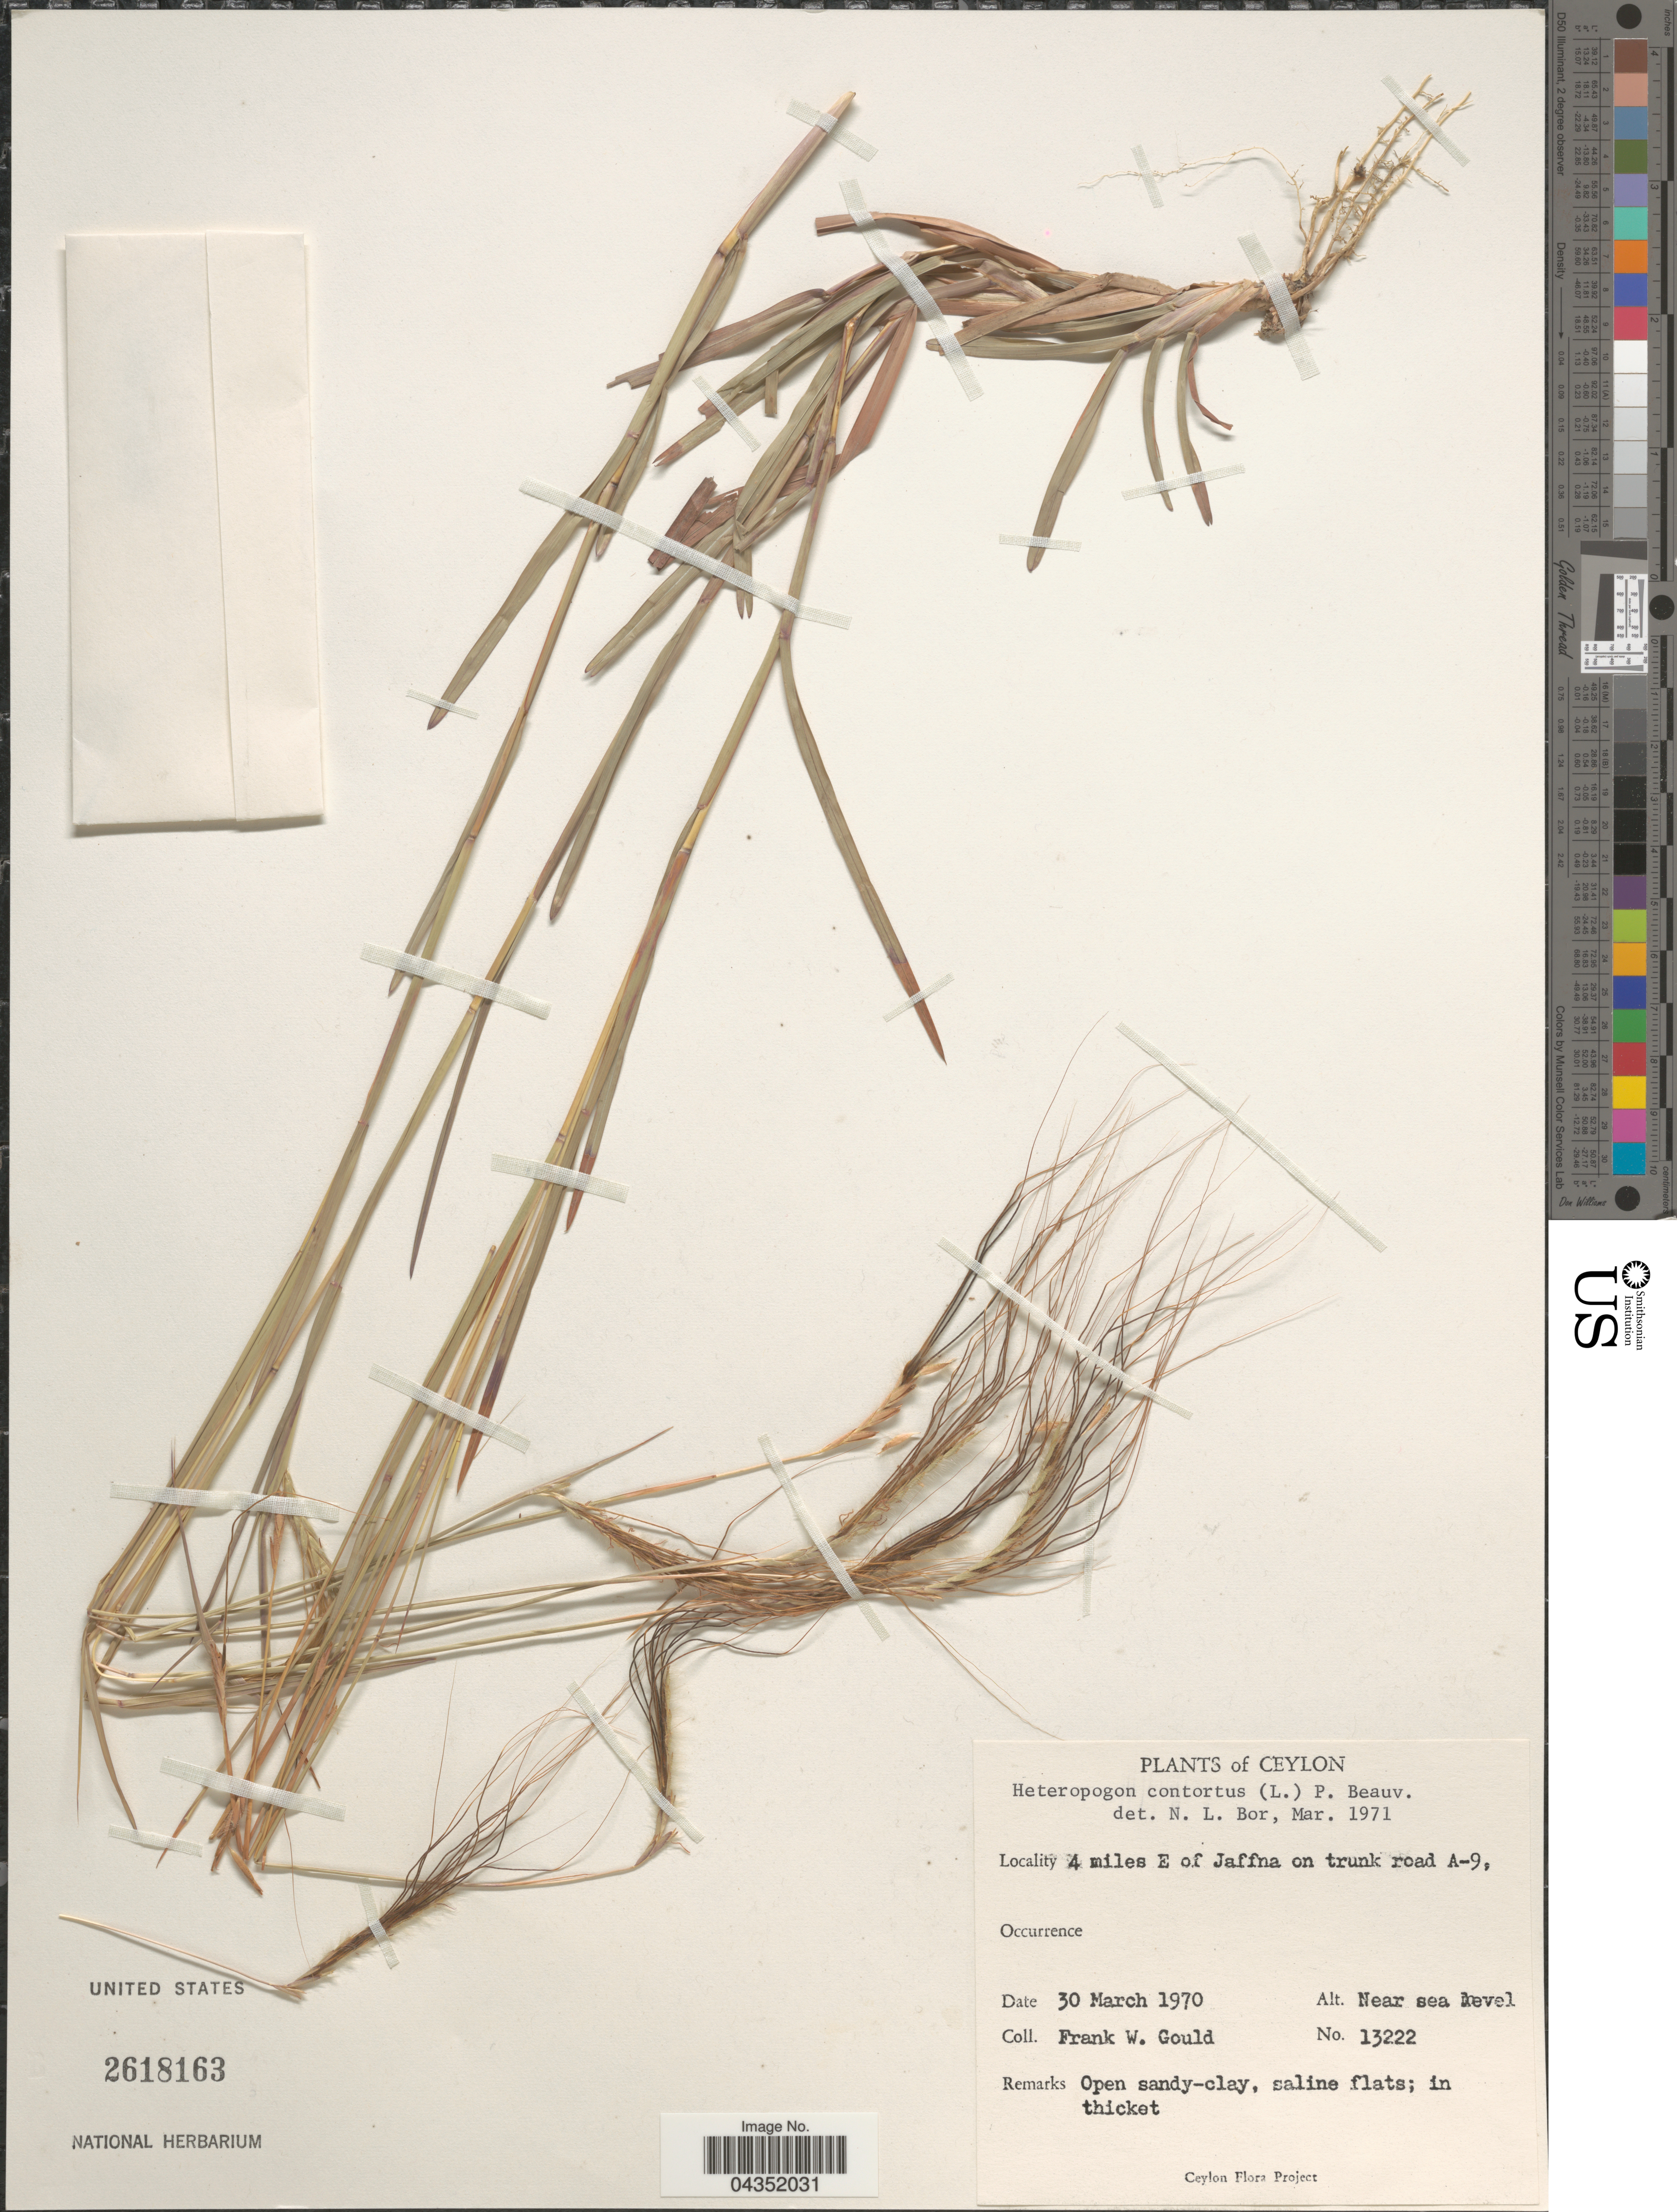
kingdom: Plantae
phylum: Tracheophyta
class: Liliopsida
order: Poales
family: Poaceae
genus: Heteropogon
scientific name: Heteropogon contortus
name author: (L.) P. Beauv. ex Roem. & Schult.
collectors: F. W. Gould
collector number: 13222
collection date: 1970-03-30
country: Sri Lanka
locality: Ceylon. 4 miles E of Jaffna on trunk road A-9.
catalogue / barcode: US 2618163